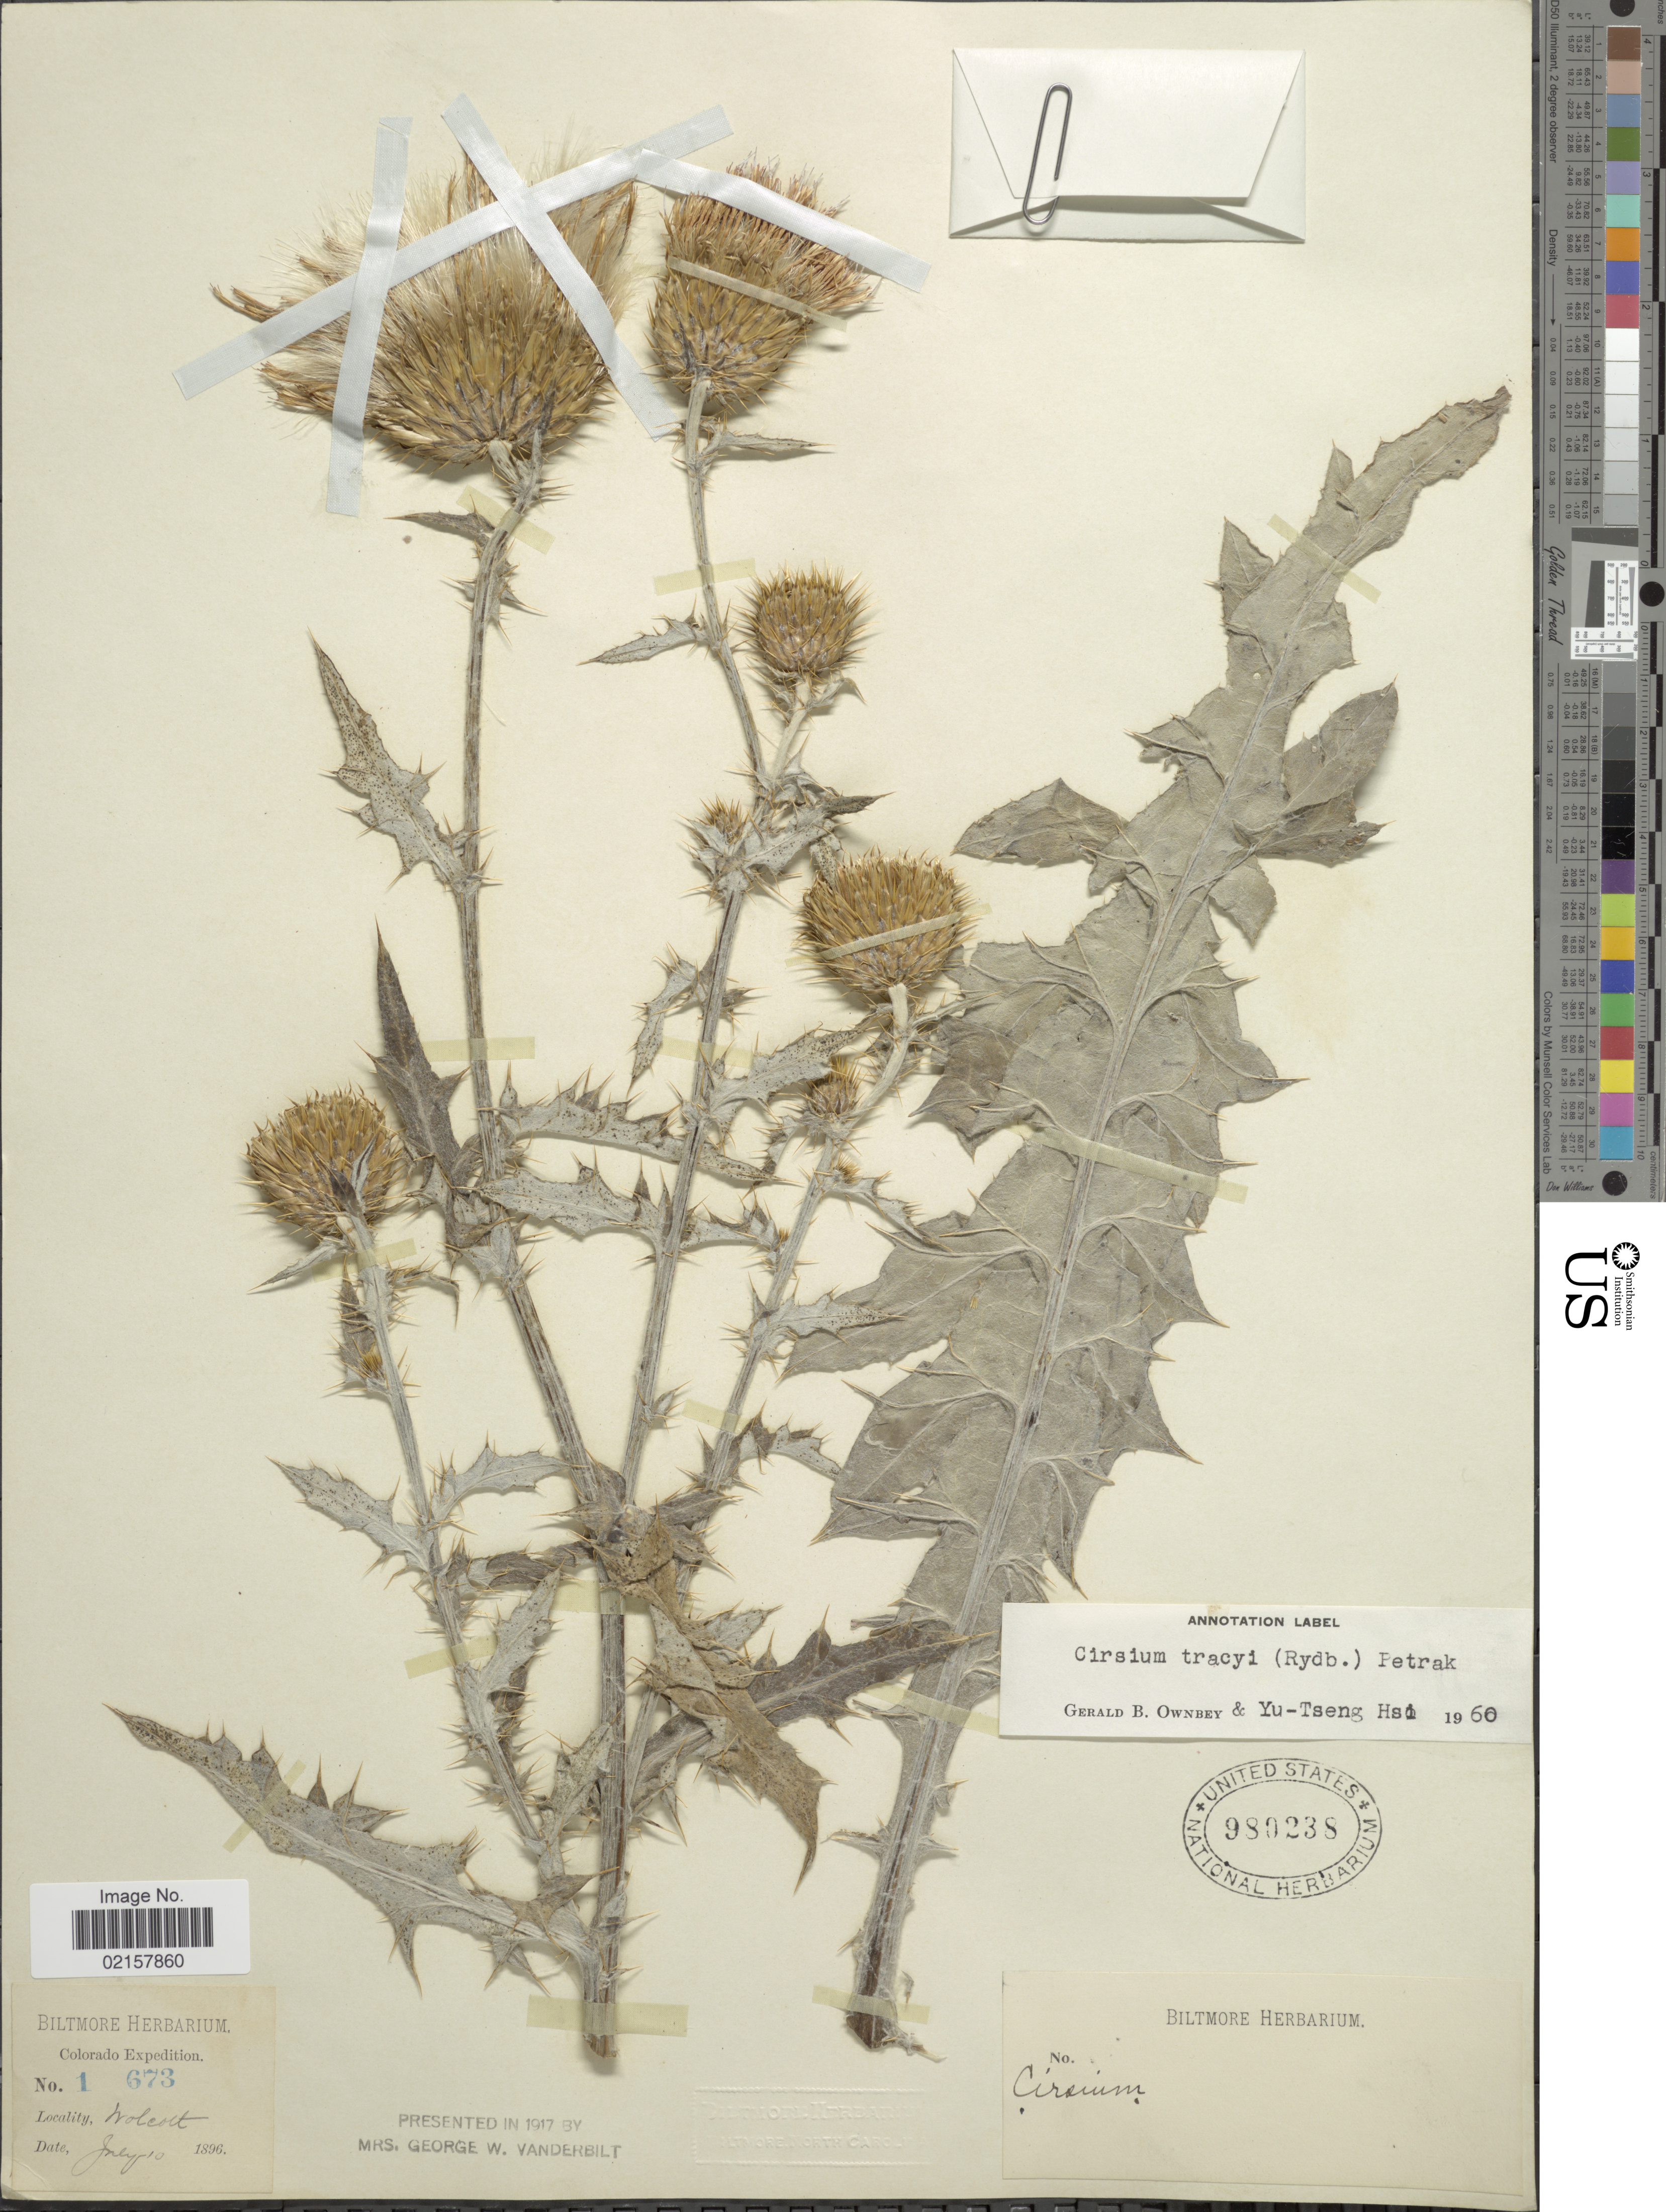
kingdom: Plantae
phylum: Tracheophyta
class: Magnoliopsida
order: Asterales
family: Asteraceae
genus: Cirsium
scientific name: Cirsium tracyi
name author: (Rydb.) Petr.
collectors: ex herb. Biltmore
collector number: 1673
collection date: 1896-07-10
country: United States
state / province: Colorado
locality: Wolcott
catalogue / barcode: US 980238